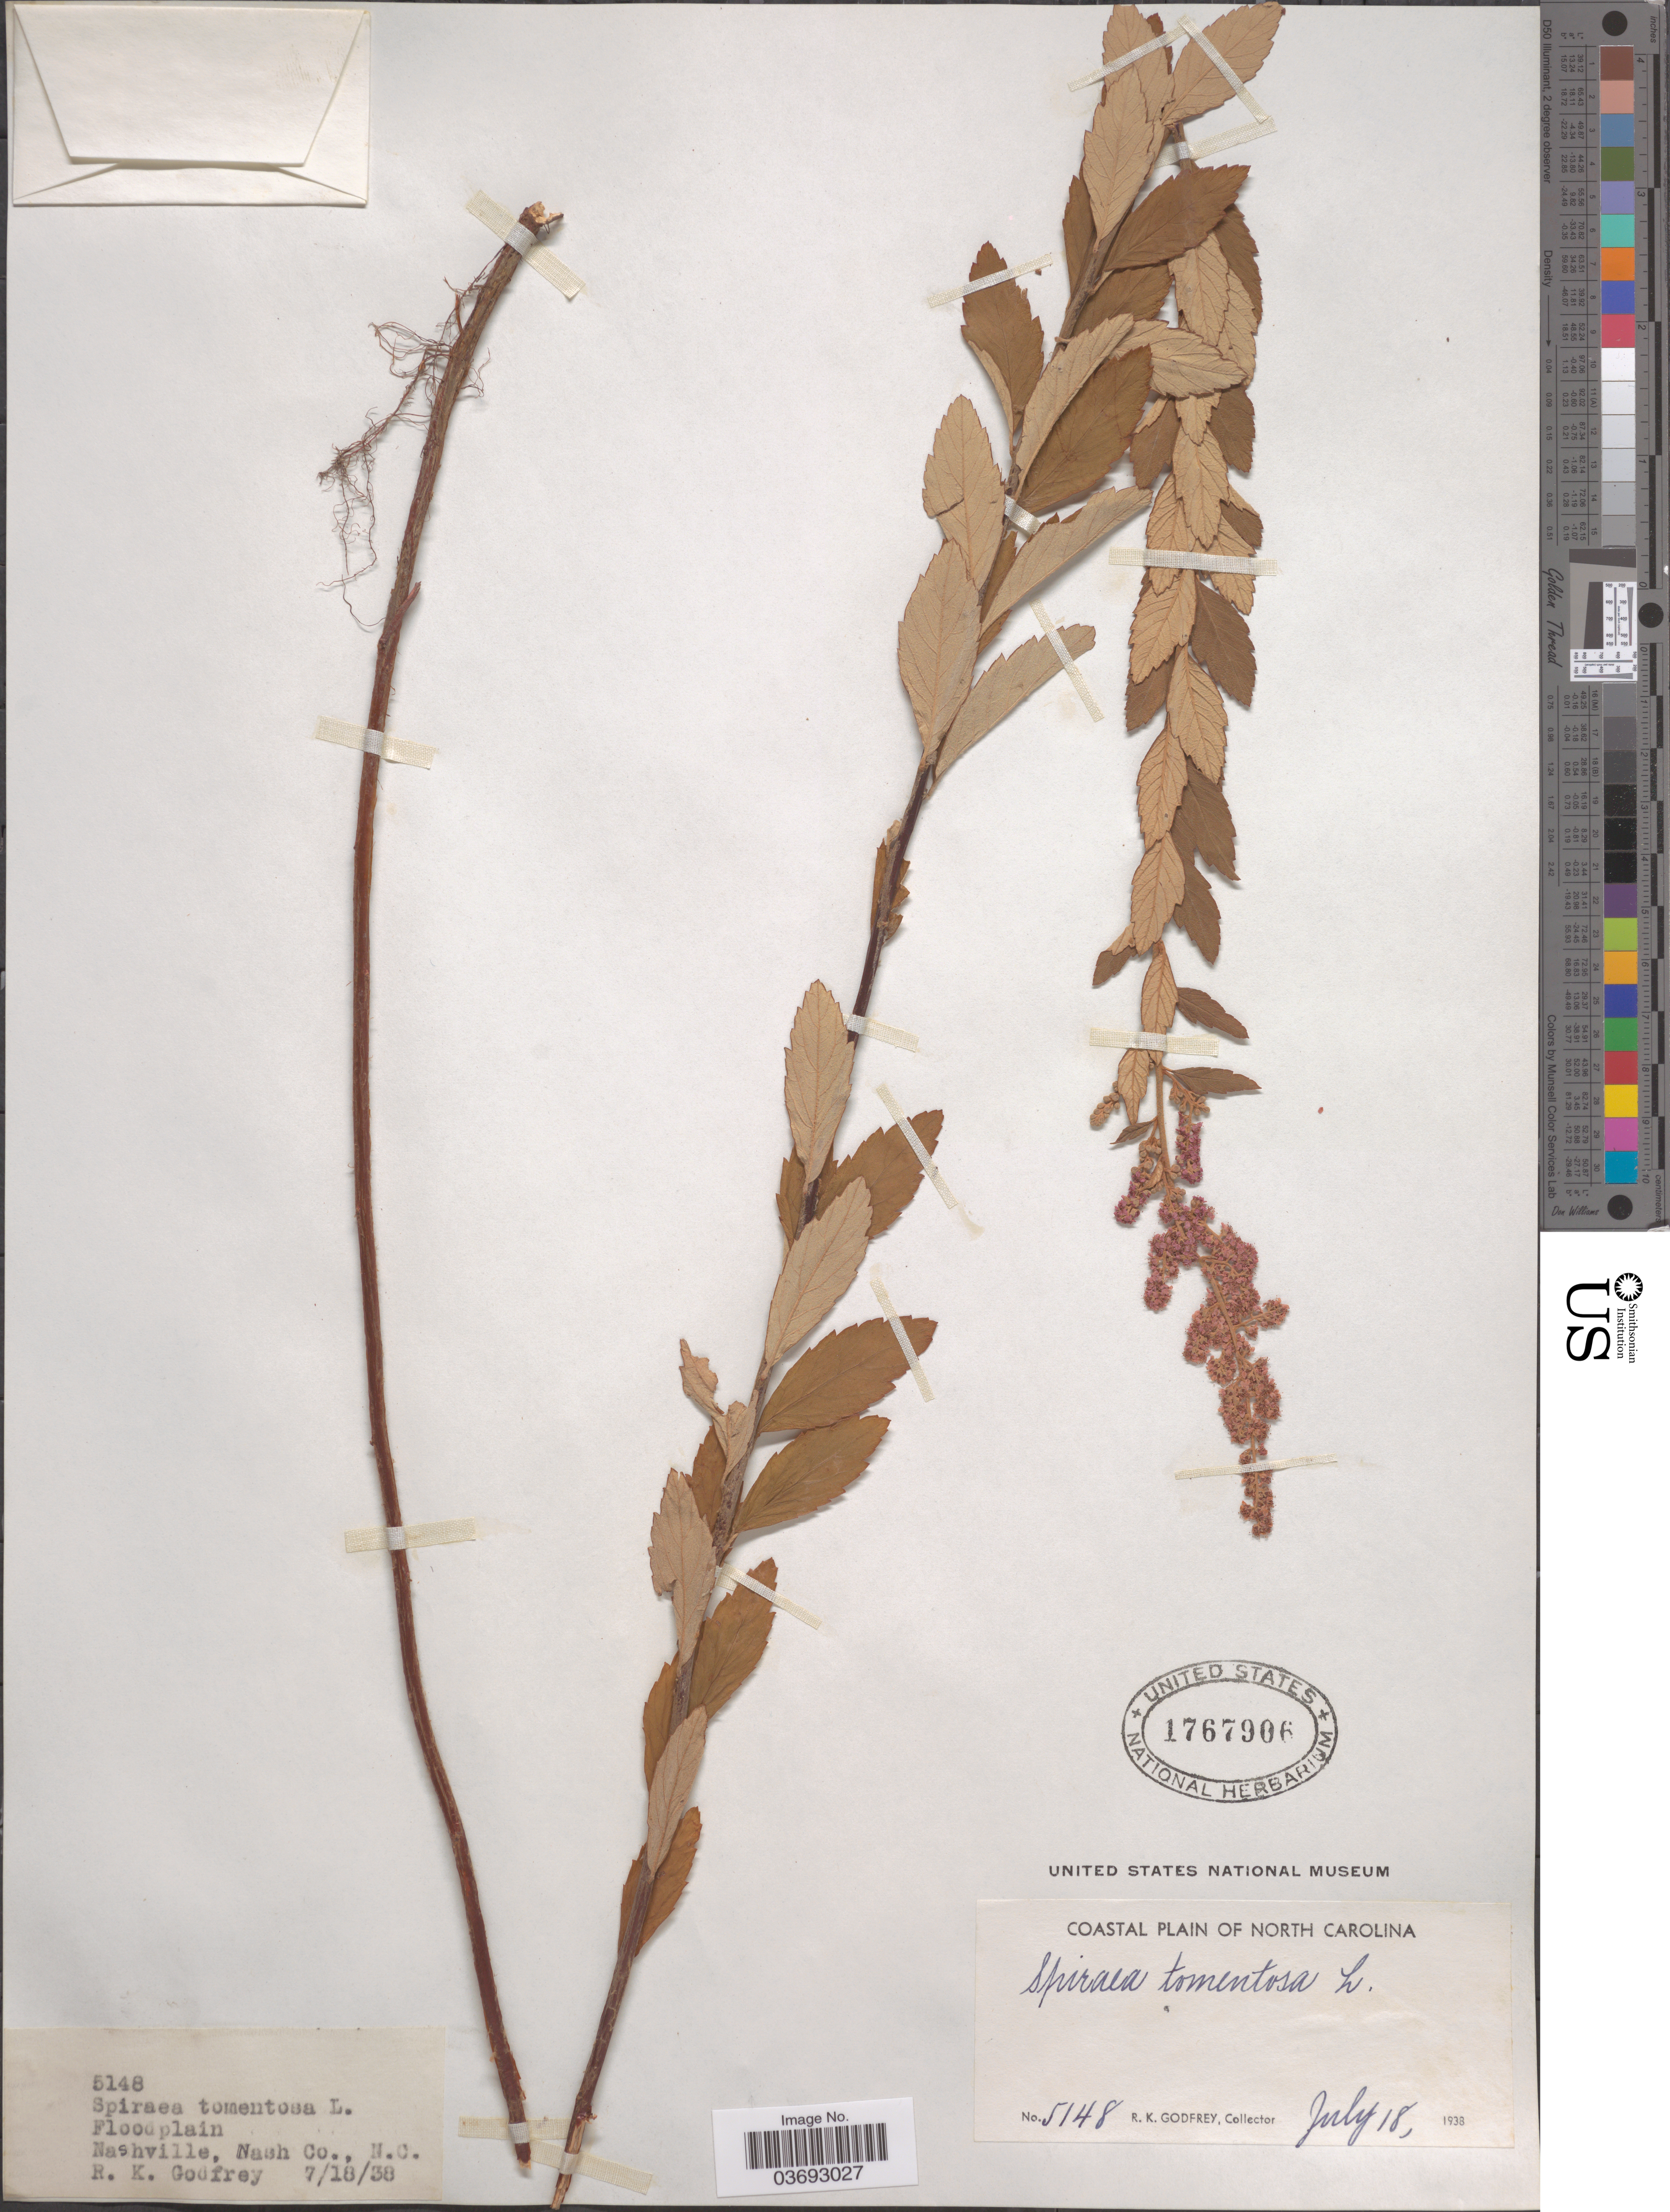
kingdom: Plantae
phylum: Tracheophyta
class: Magnoliopsida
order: Rosales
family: Rosaceae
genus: Spiraea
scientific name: Spiraea tomentosa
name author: L.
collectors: R. K. Godfrey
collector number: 5148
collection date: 1938-07-18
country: United States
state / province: North Carolina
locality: Coastal Plain of North Carolina. Floodplain Nashville, Nash Co.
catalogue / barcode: US 1767906